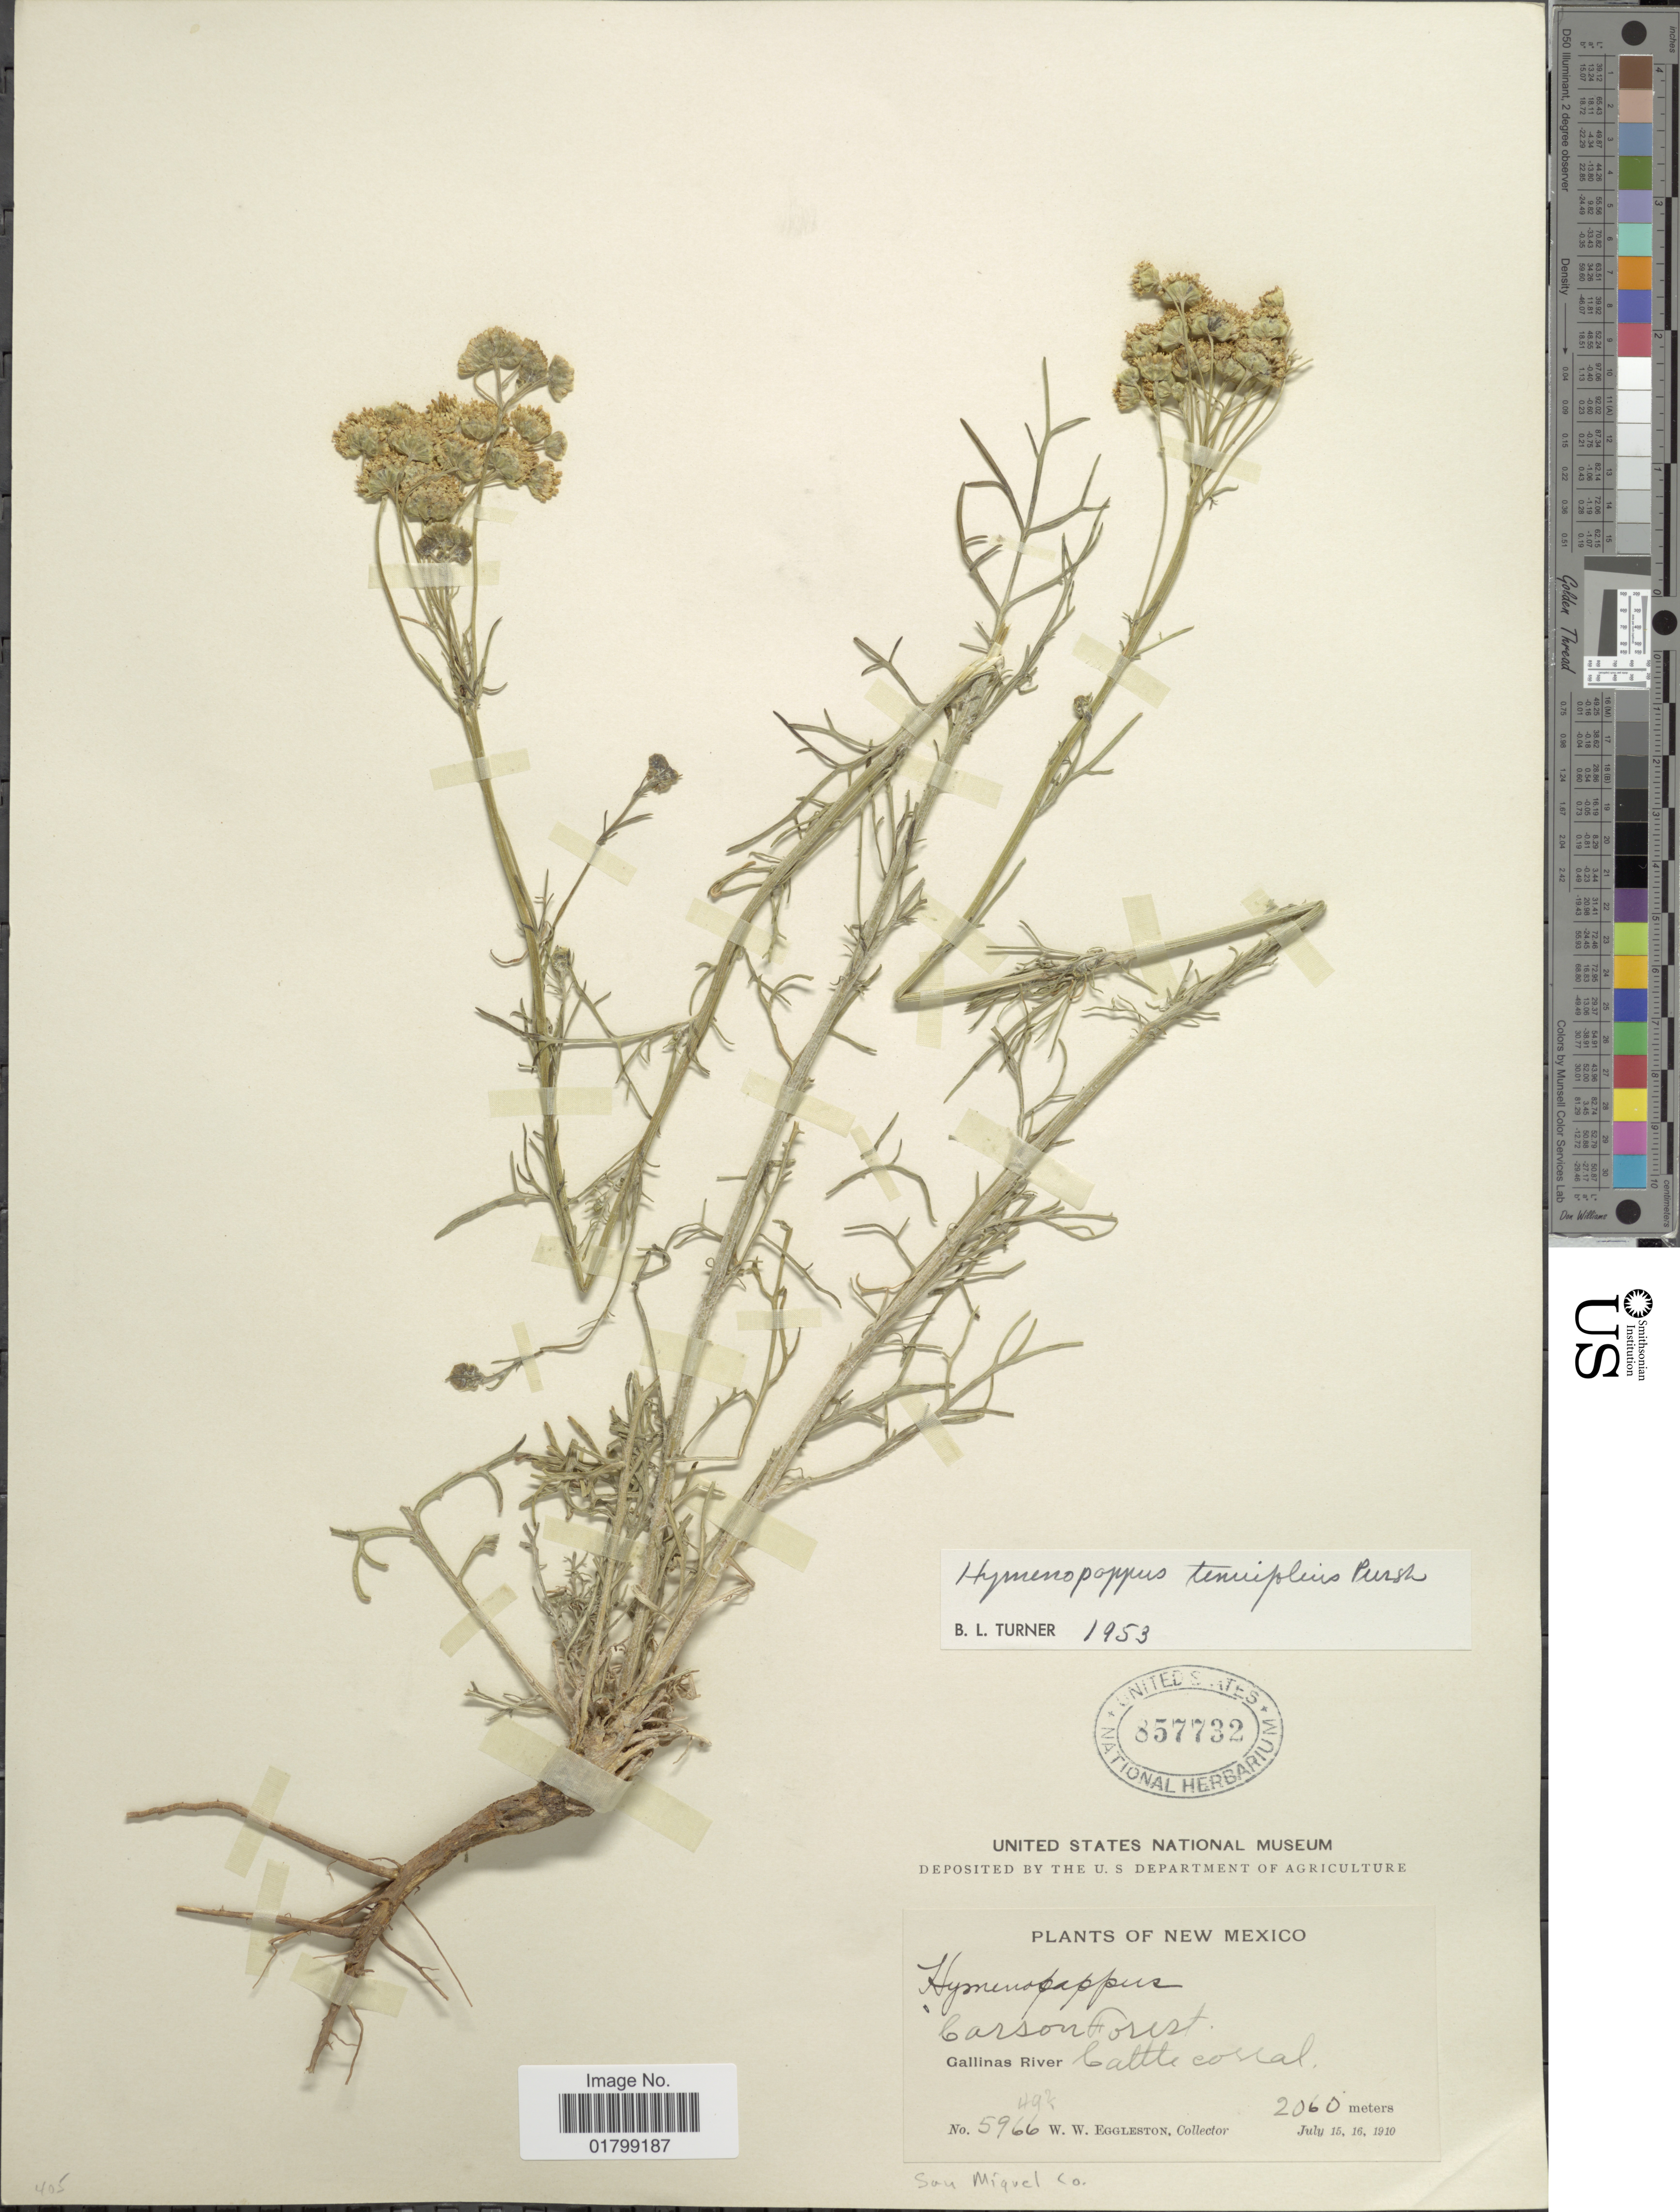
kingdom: Plantae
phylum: Tracheophyta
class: Magnoliopsida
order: Asterales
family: Asteraceae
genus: Hymenopappus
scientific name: Hymenopappus tenuifolius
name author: Pursh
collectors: W. W. Eggleston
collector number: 5966/492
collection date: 1910-07-15/1910-07-16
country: United States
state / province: New Mexico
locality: Carson Forest, Gallinas River, Cattle Corral, San Miguel Co.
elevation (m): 2060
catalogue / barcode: US 857732